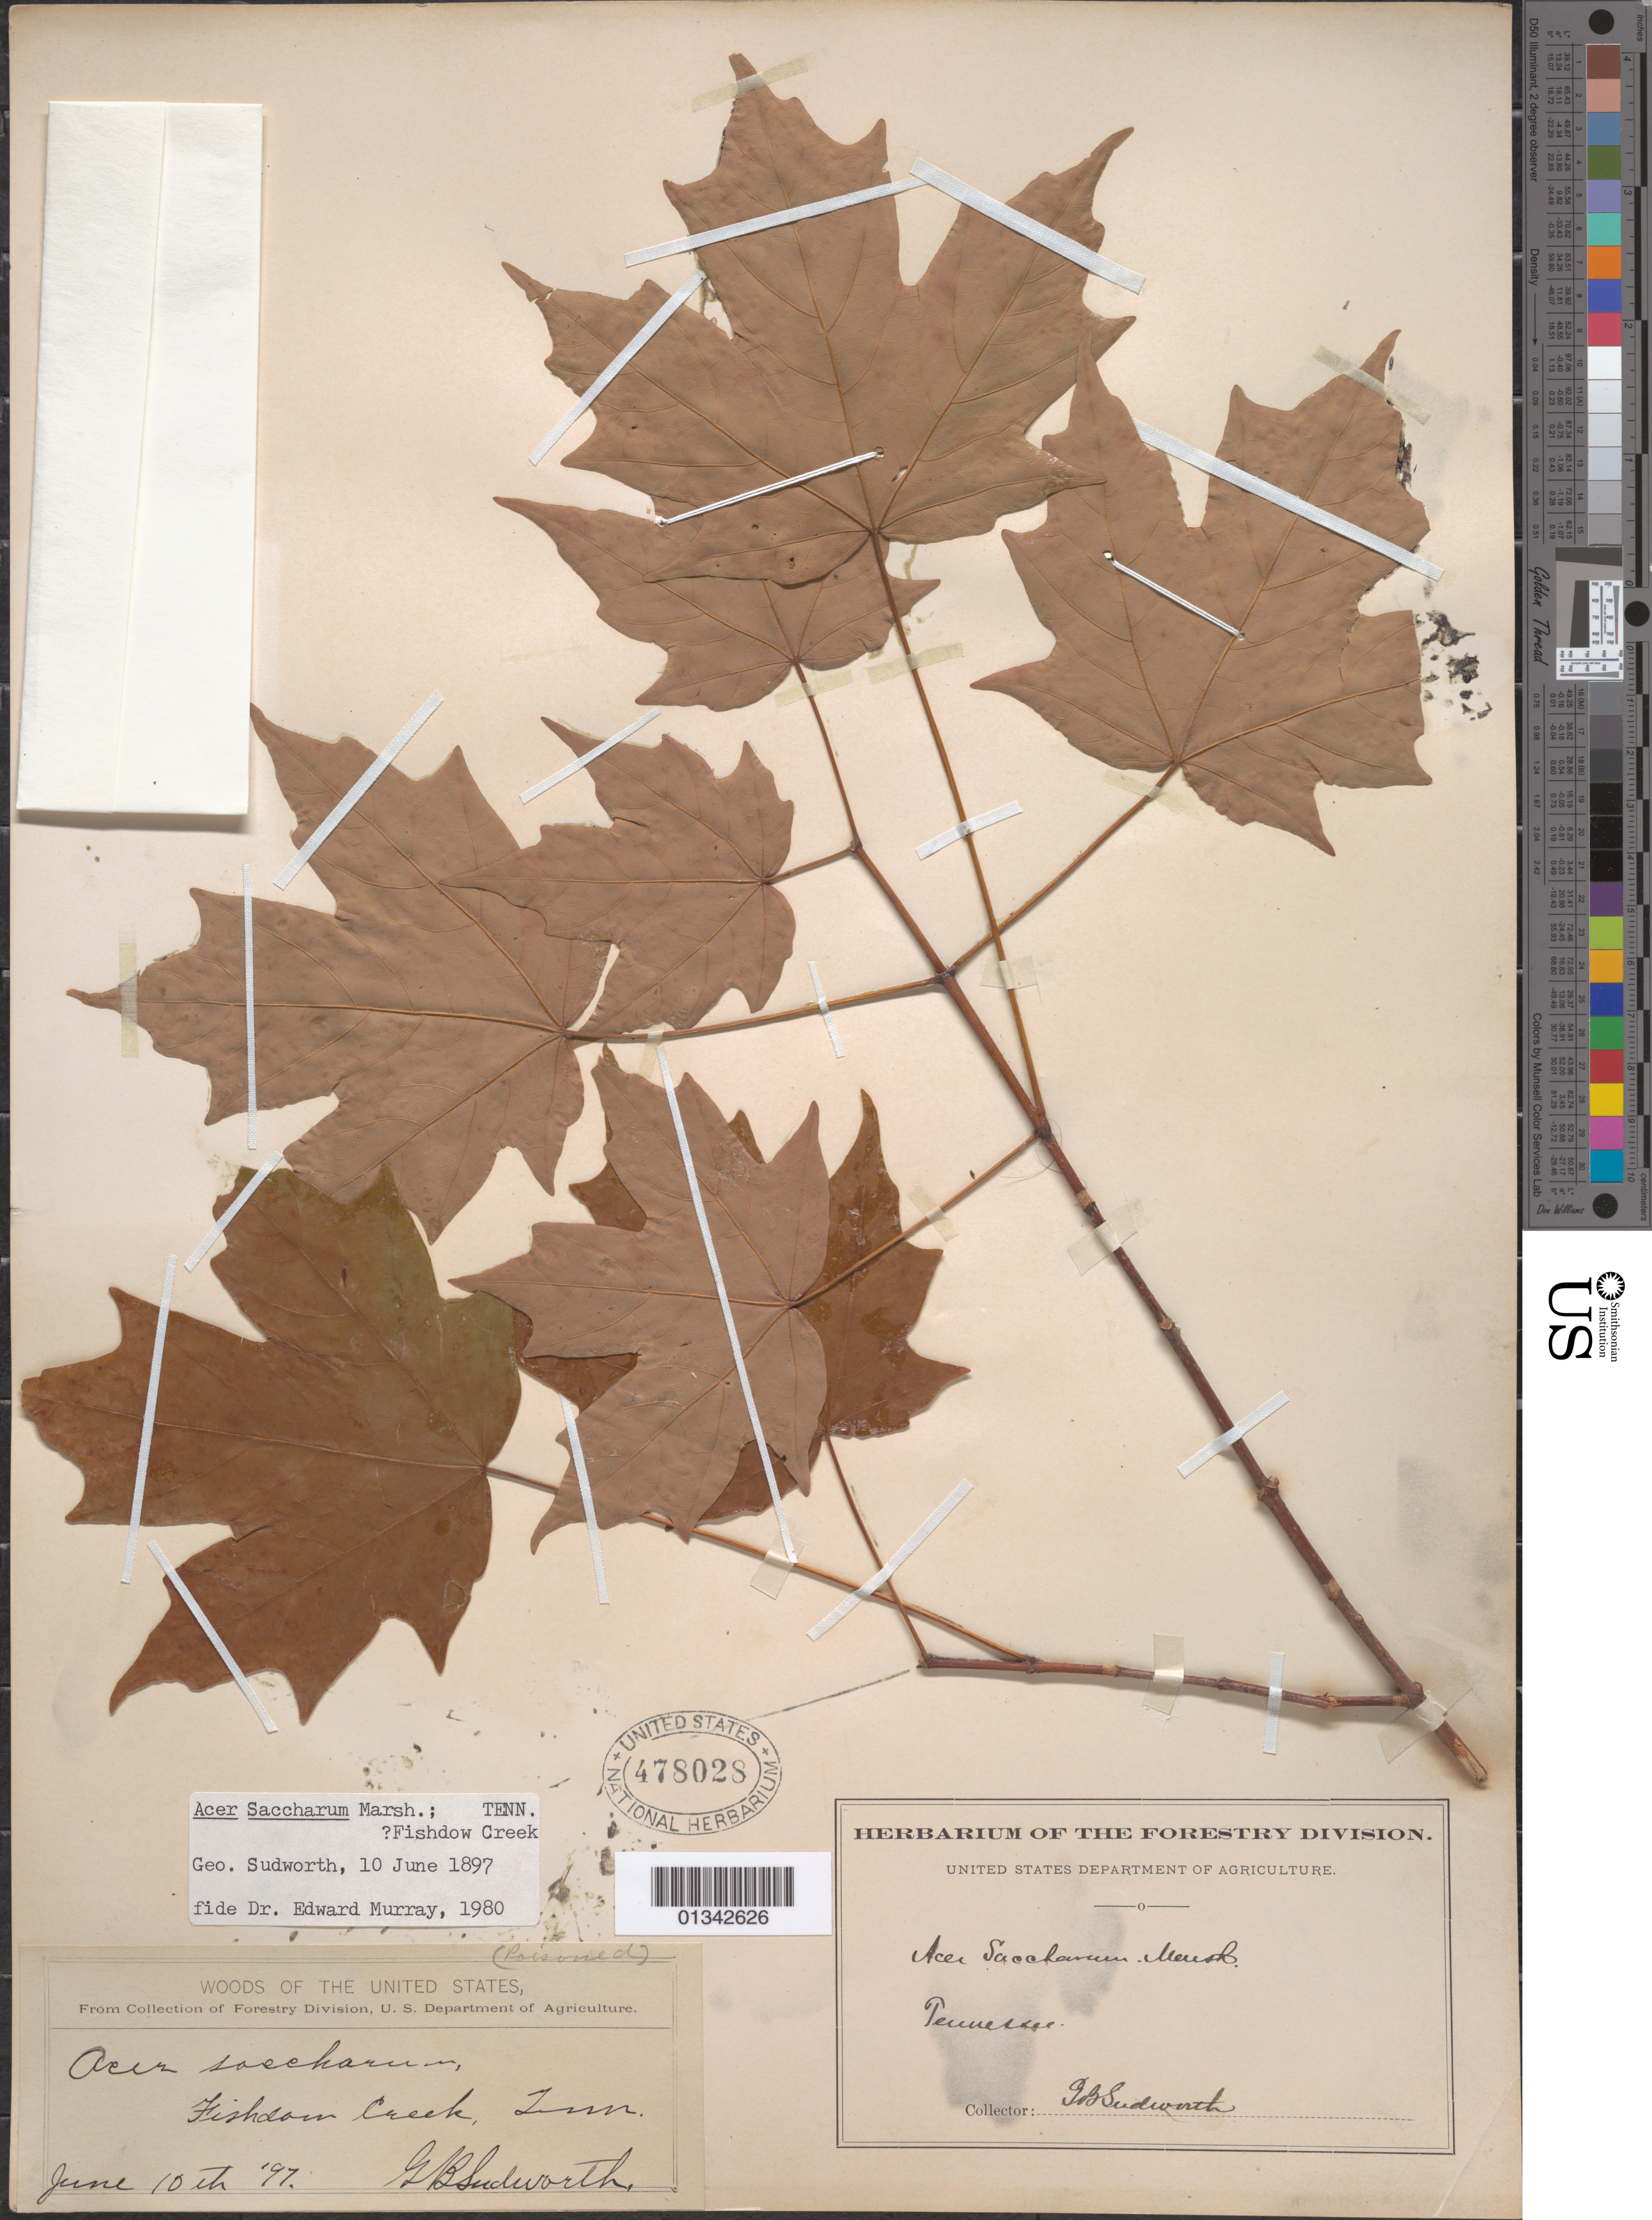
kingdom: Plantae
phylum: Tracheophyta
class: Magnoliopsida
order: Sapindales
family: Sapindaceae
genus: Acer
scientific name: Acer saccharum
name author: Marshall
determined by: Murray, Edward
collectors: G. B. Sudworth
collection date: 1897-06-10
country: United States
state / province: Tennessee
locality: Fishdom Creek [?]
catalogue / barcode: US 478028